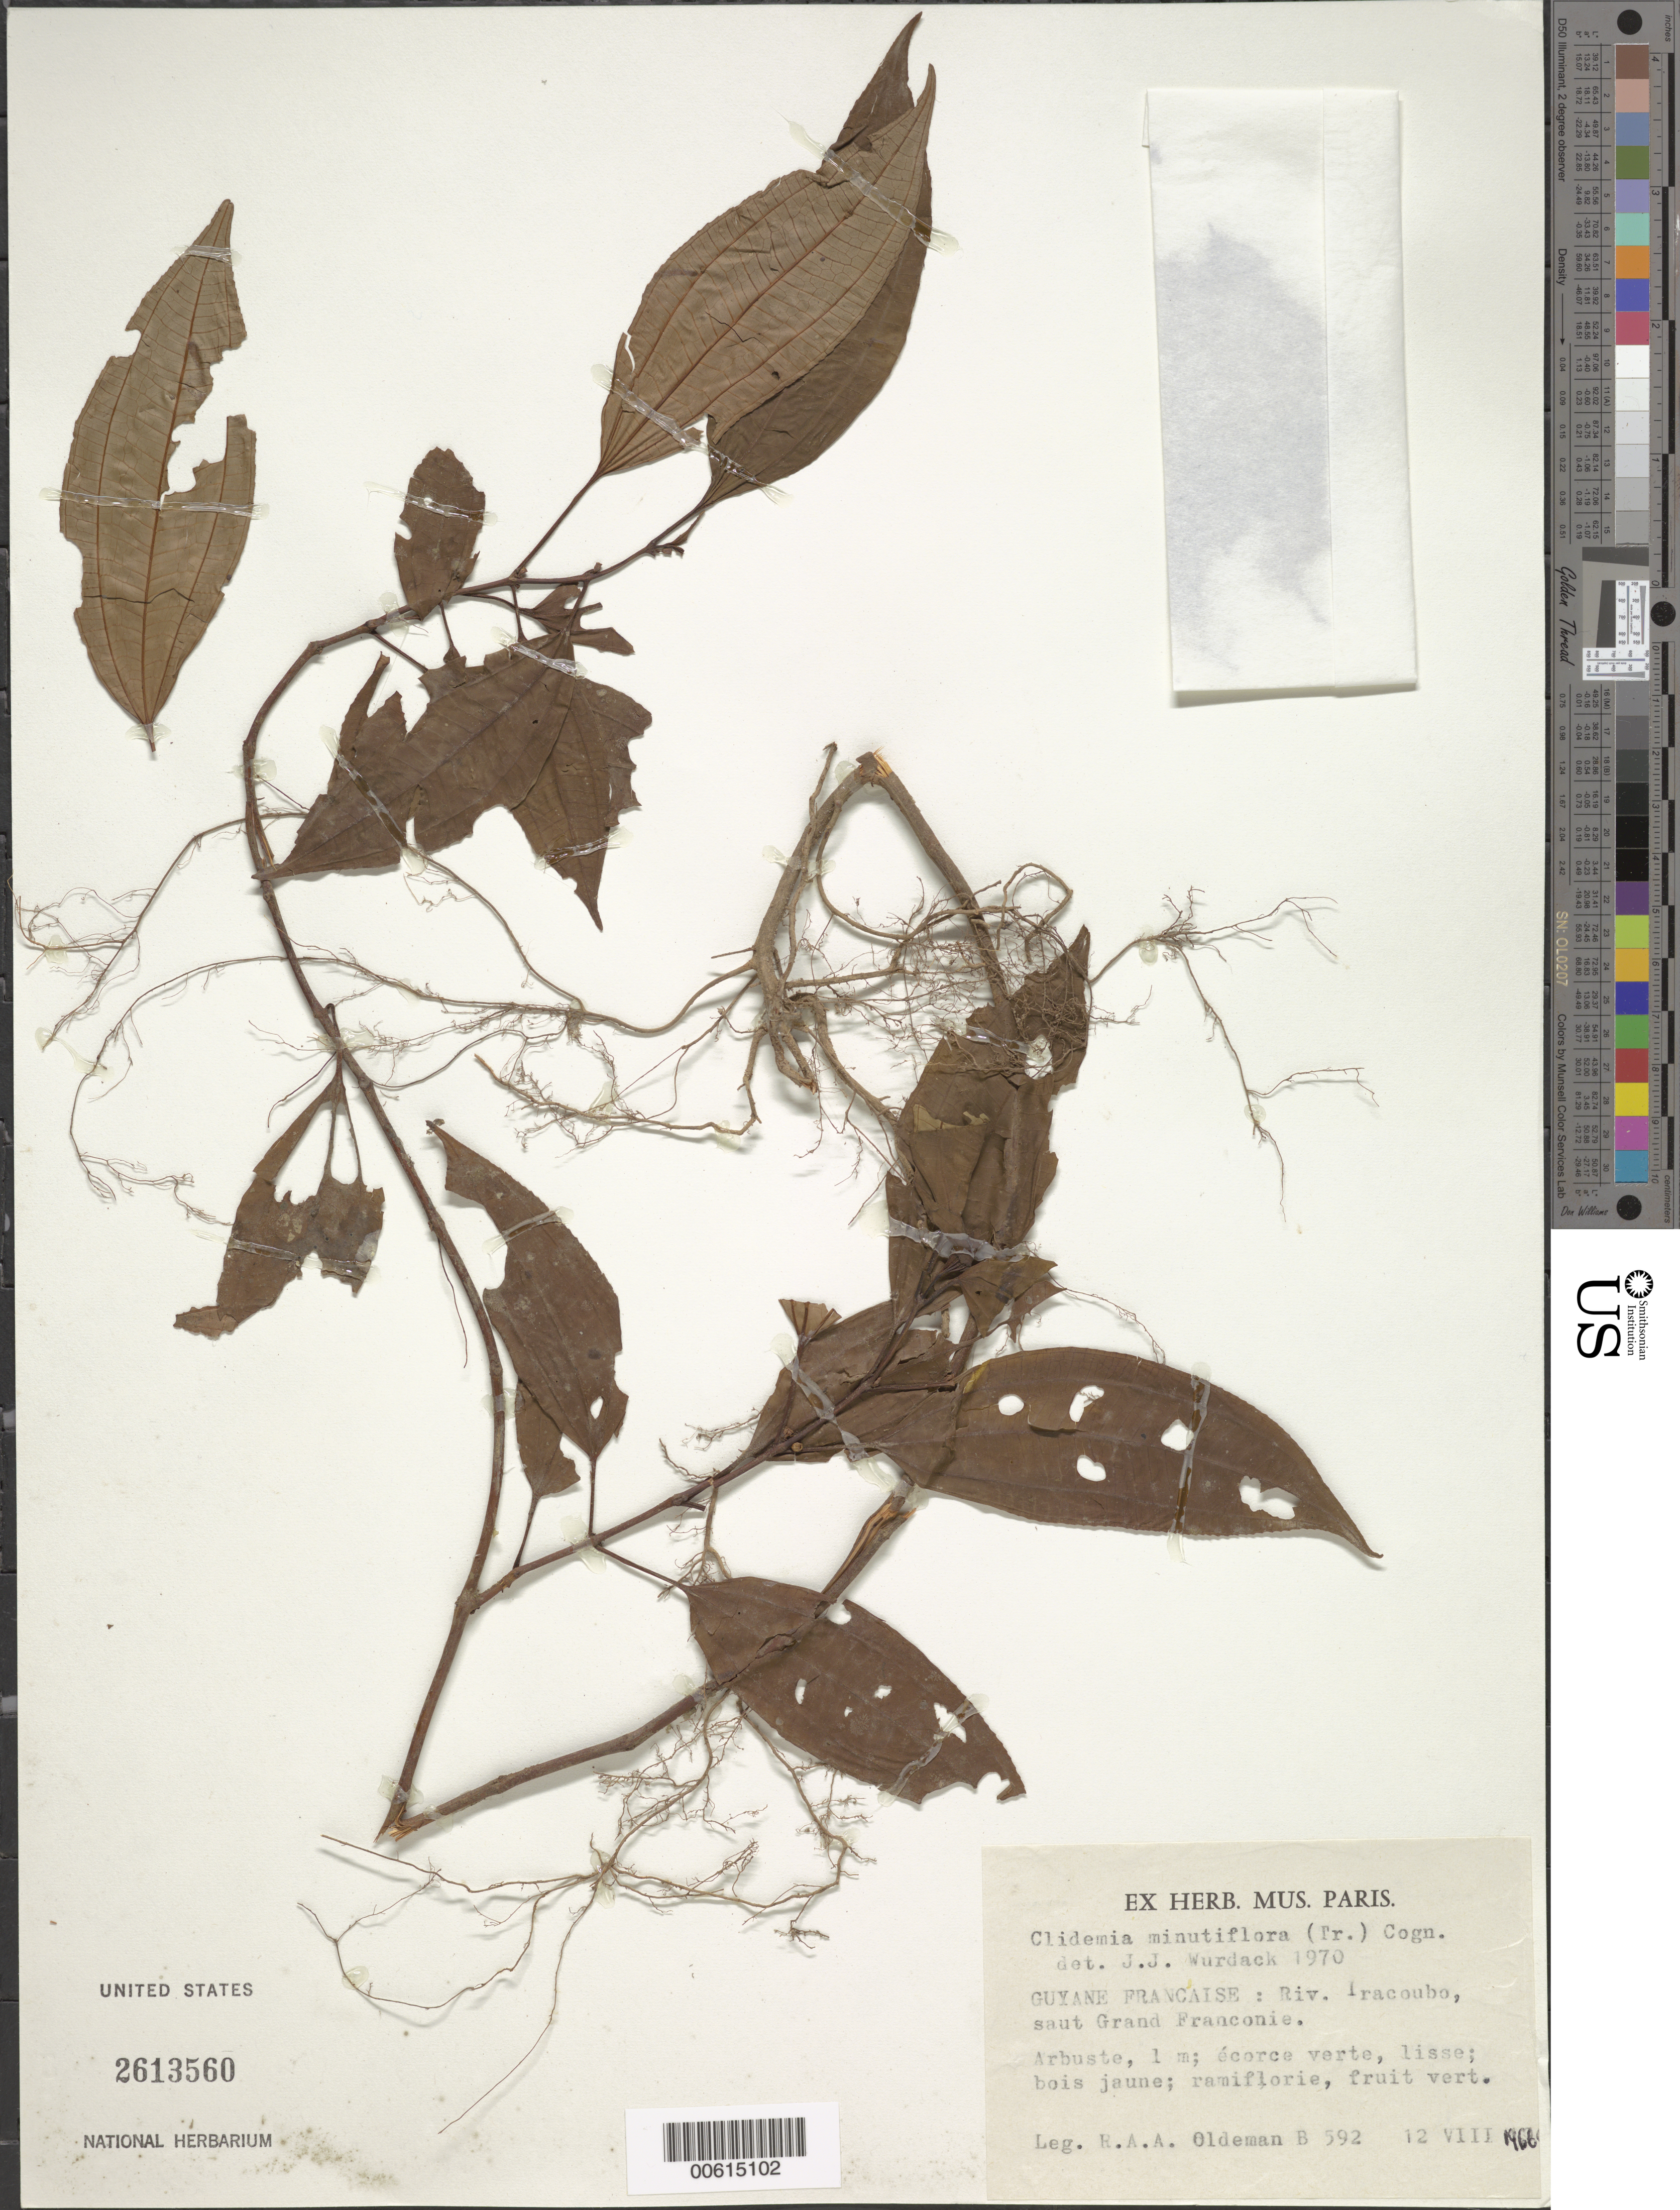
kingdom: Plantae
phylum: Tracheophyta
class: Magnoliopsida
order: Myrtales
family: Melastomataceae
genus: Clidemia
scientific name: Clidemia minutiflora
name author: (Triana) Cogn.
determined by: Wurdack, John J., (US), US (UNITED STATES)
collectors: R. Oldeman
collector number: B 592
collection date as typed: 12-Aug-66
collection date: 1966-08-12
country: French Guiana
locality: Iracoubo R., Grand Franconie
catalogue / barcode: US 2613560